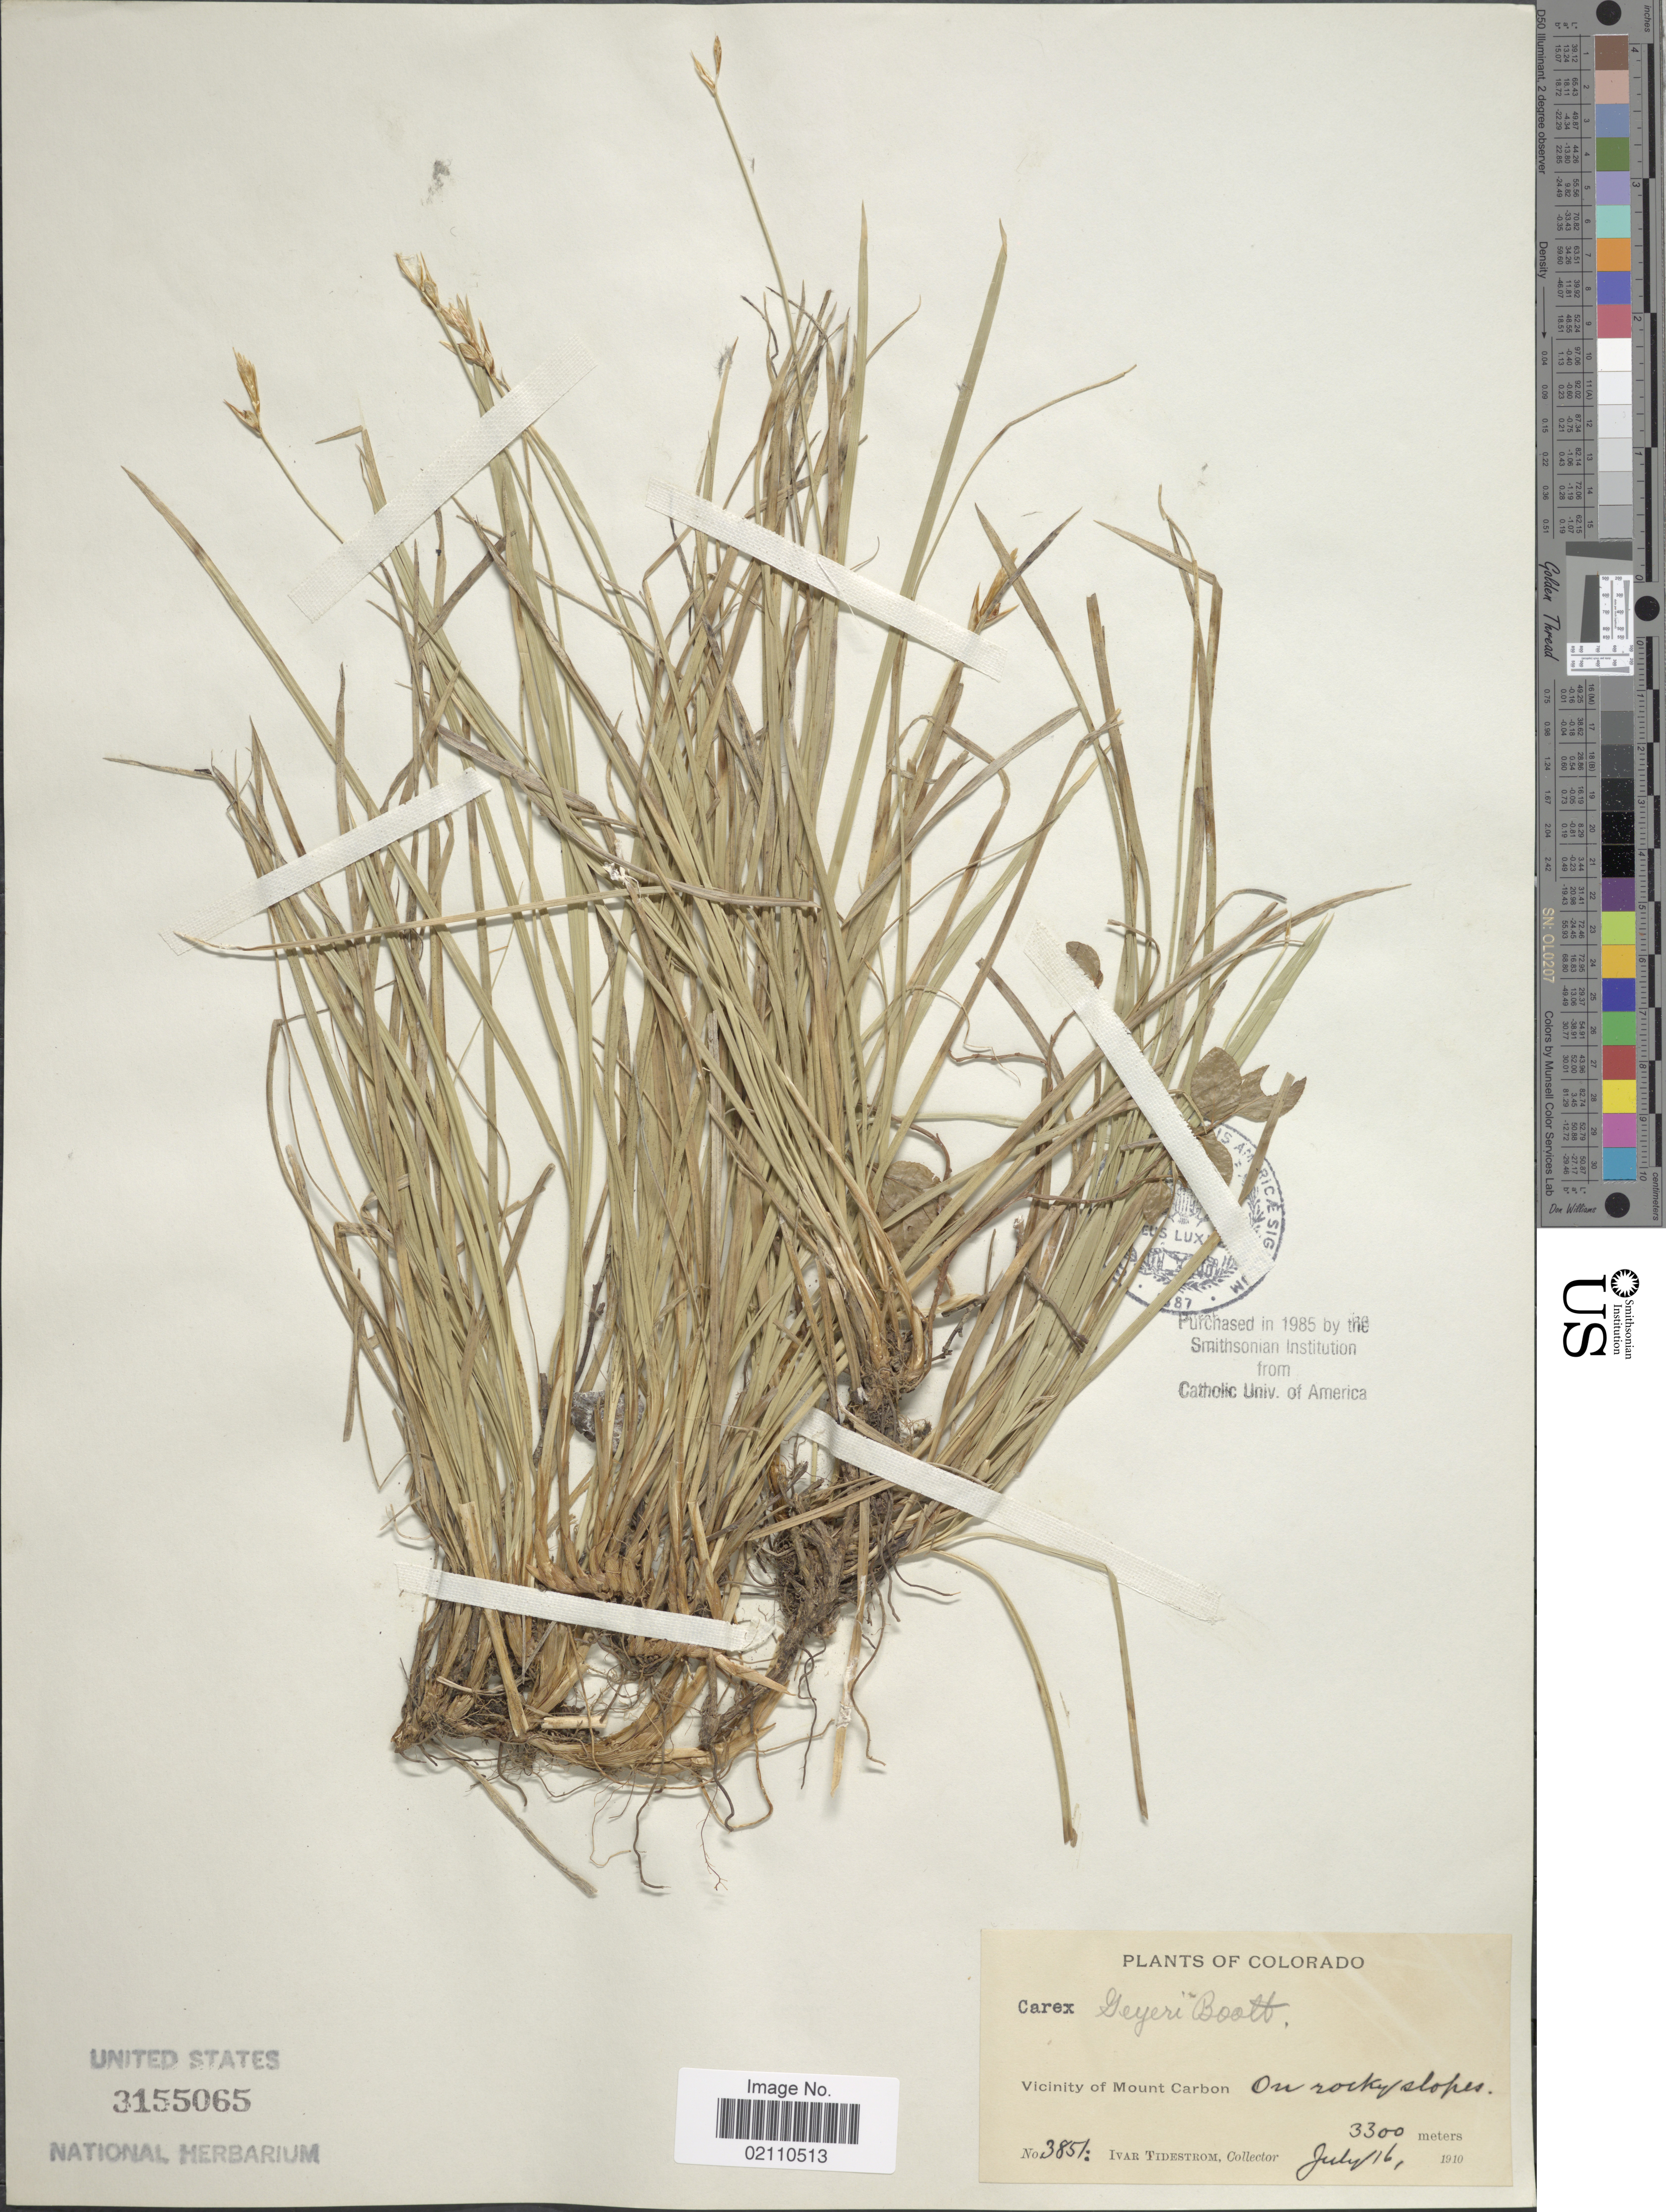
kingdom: Plantae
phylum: Tracheophyta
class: Liliopsida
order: Poales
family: Cyperaceae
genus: Carex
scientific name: Carex geyeri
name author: Boott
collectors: I. F. Tidestrom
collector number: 3851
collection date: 1910-07-16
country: United States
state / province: Colorado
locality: Vicinity of Mount Carbon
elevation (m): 3300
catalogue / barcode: US 3155065